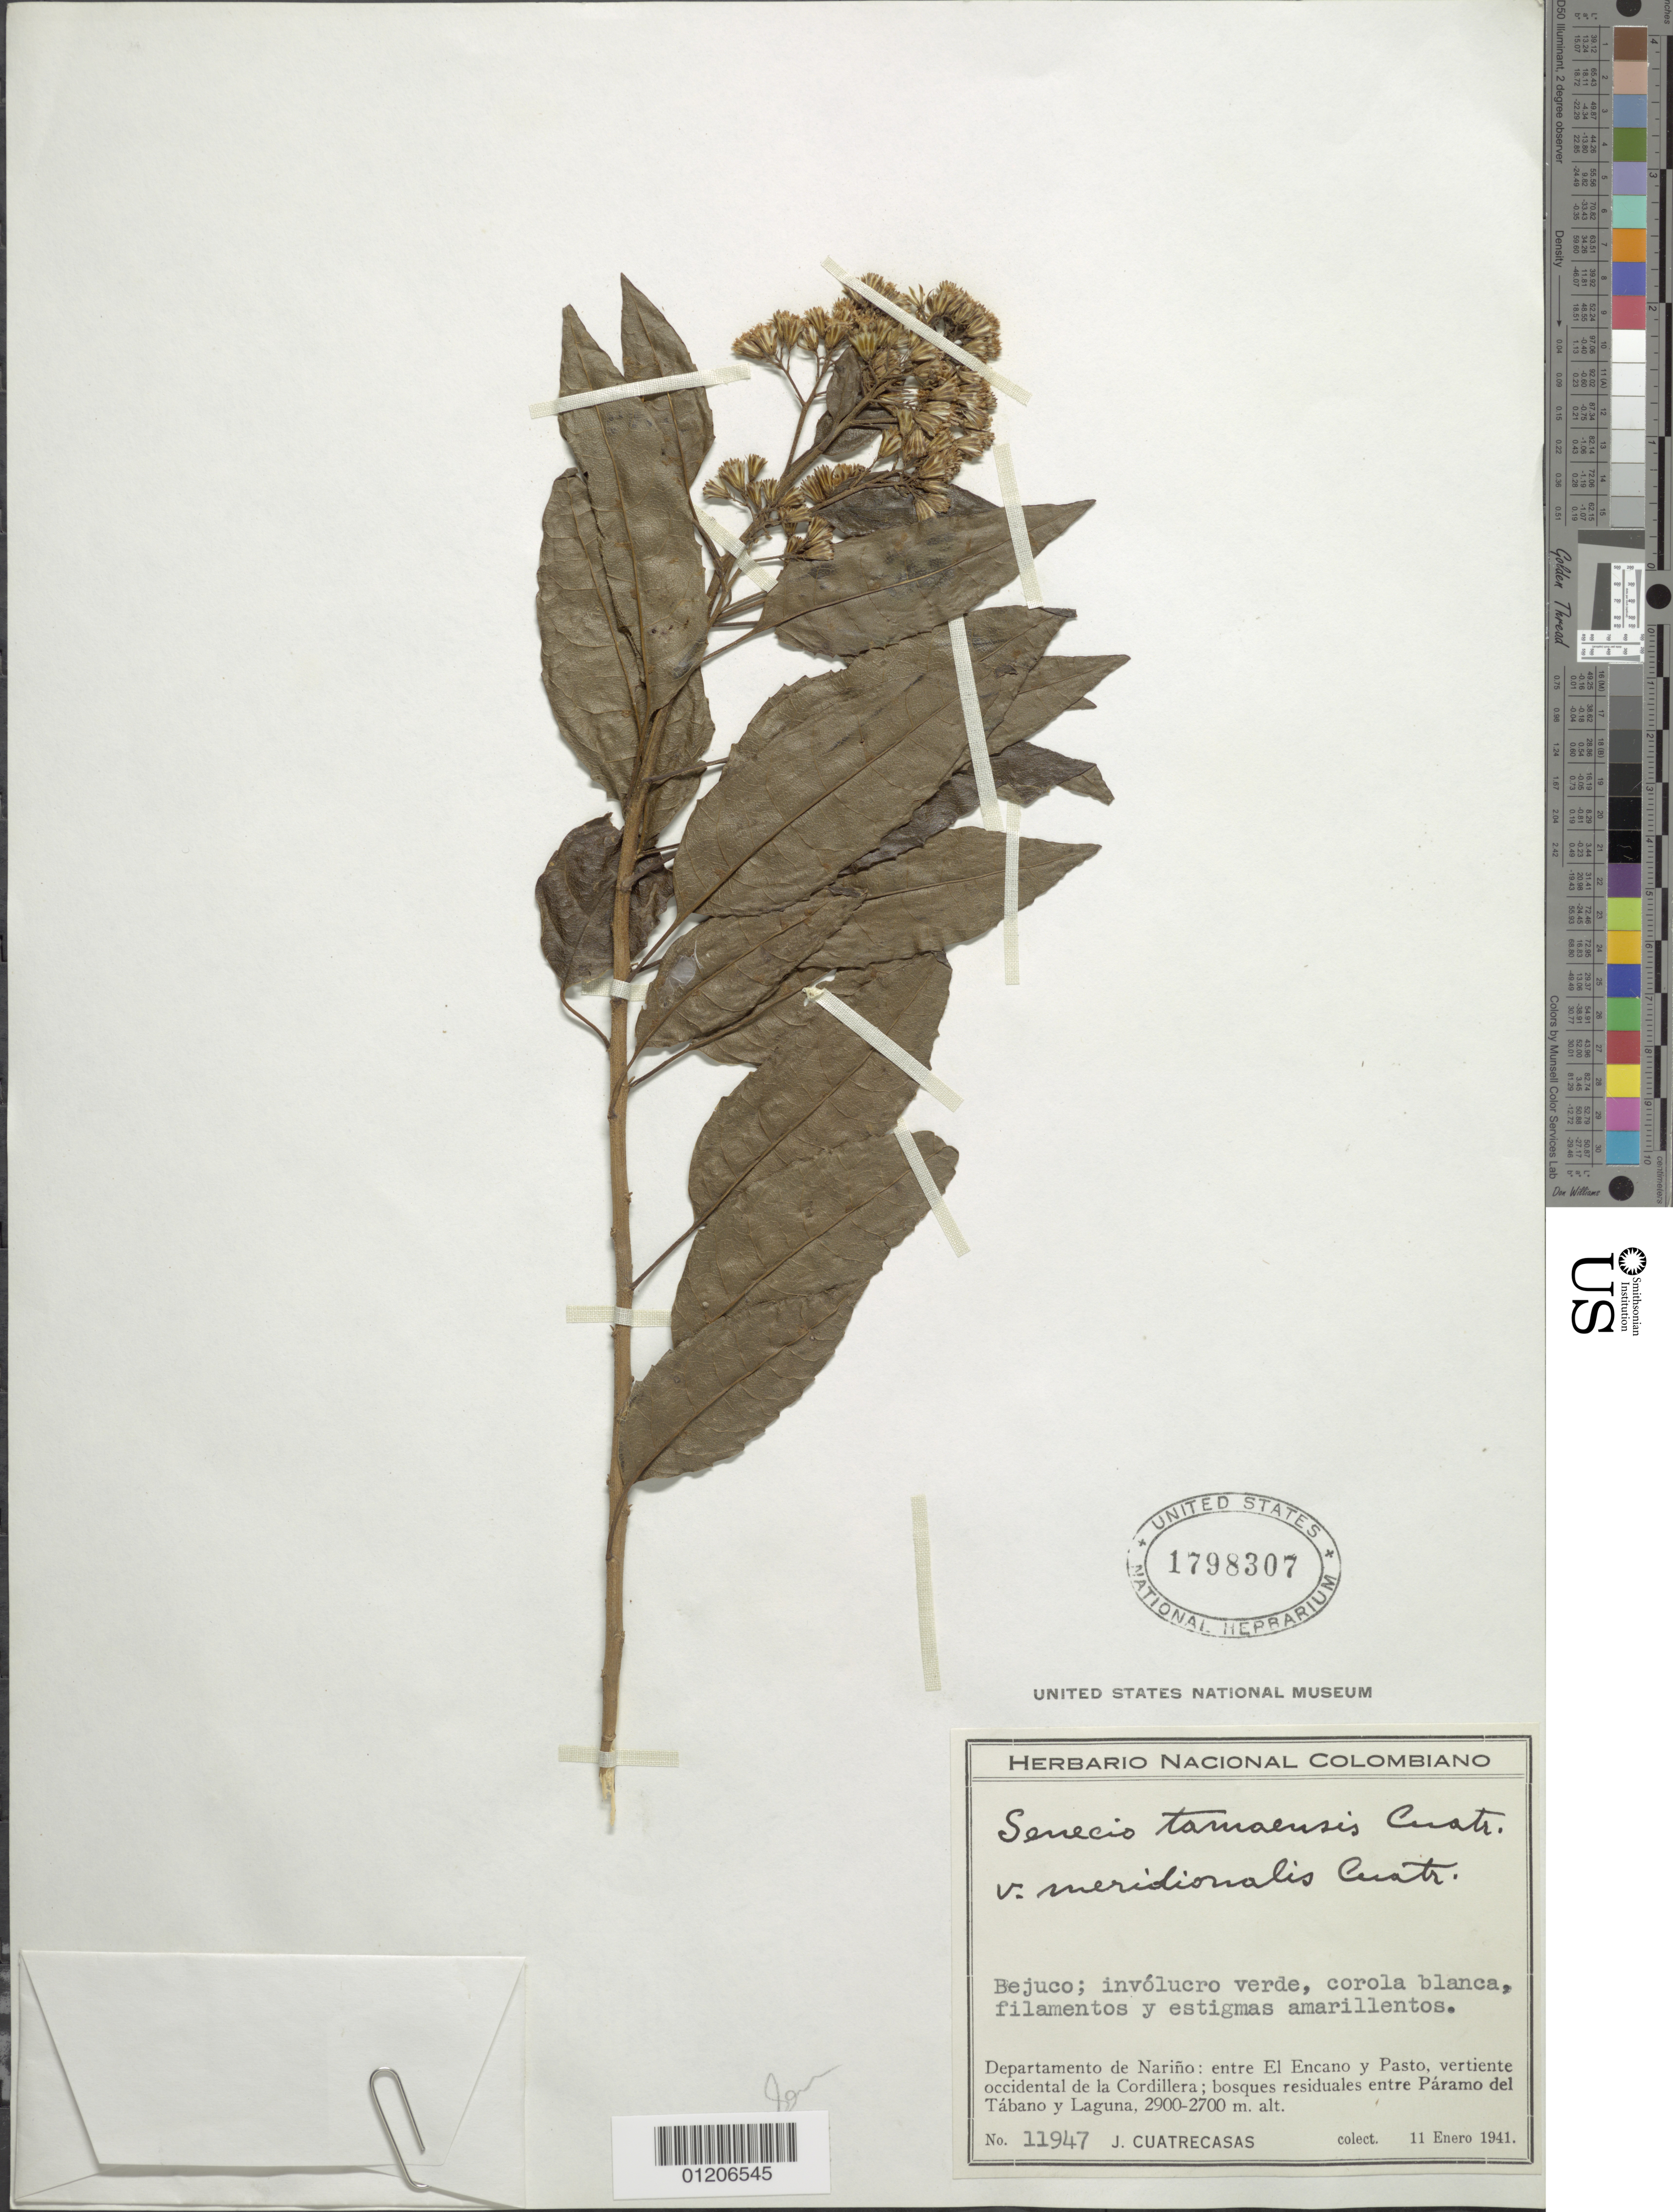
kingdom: Plantae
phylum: Tracheophyta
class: Magnoliopsida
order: Asterales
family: Asteraceae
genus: Pentacalia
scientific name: Pentacalia trianae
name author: (Klatt) Cuatrec.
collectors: J. Cuatrecasas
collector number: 11947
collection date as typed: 11 Jan 1941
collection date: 1941-01-11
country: Colombia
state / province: Narino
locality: entre El Encano y Pasto, vertiente occidental de la Cordillera; entre Páramo del Tábano y Laguan.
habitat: bosques residuals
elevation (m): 2700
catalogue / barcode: US 1798307